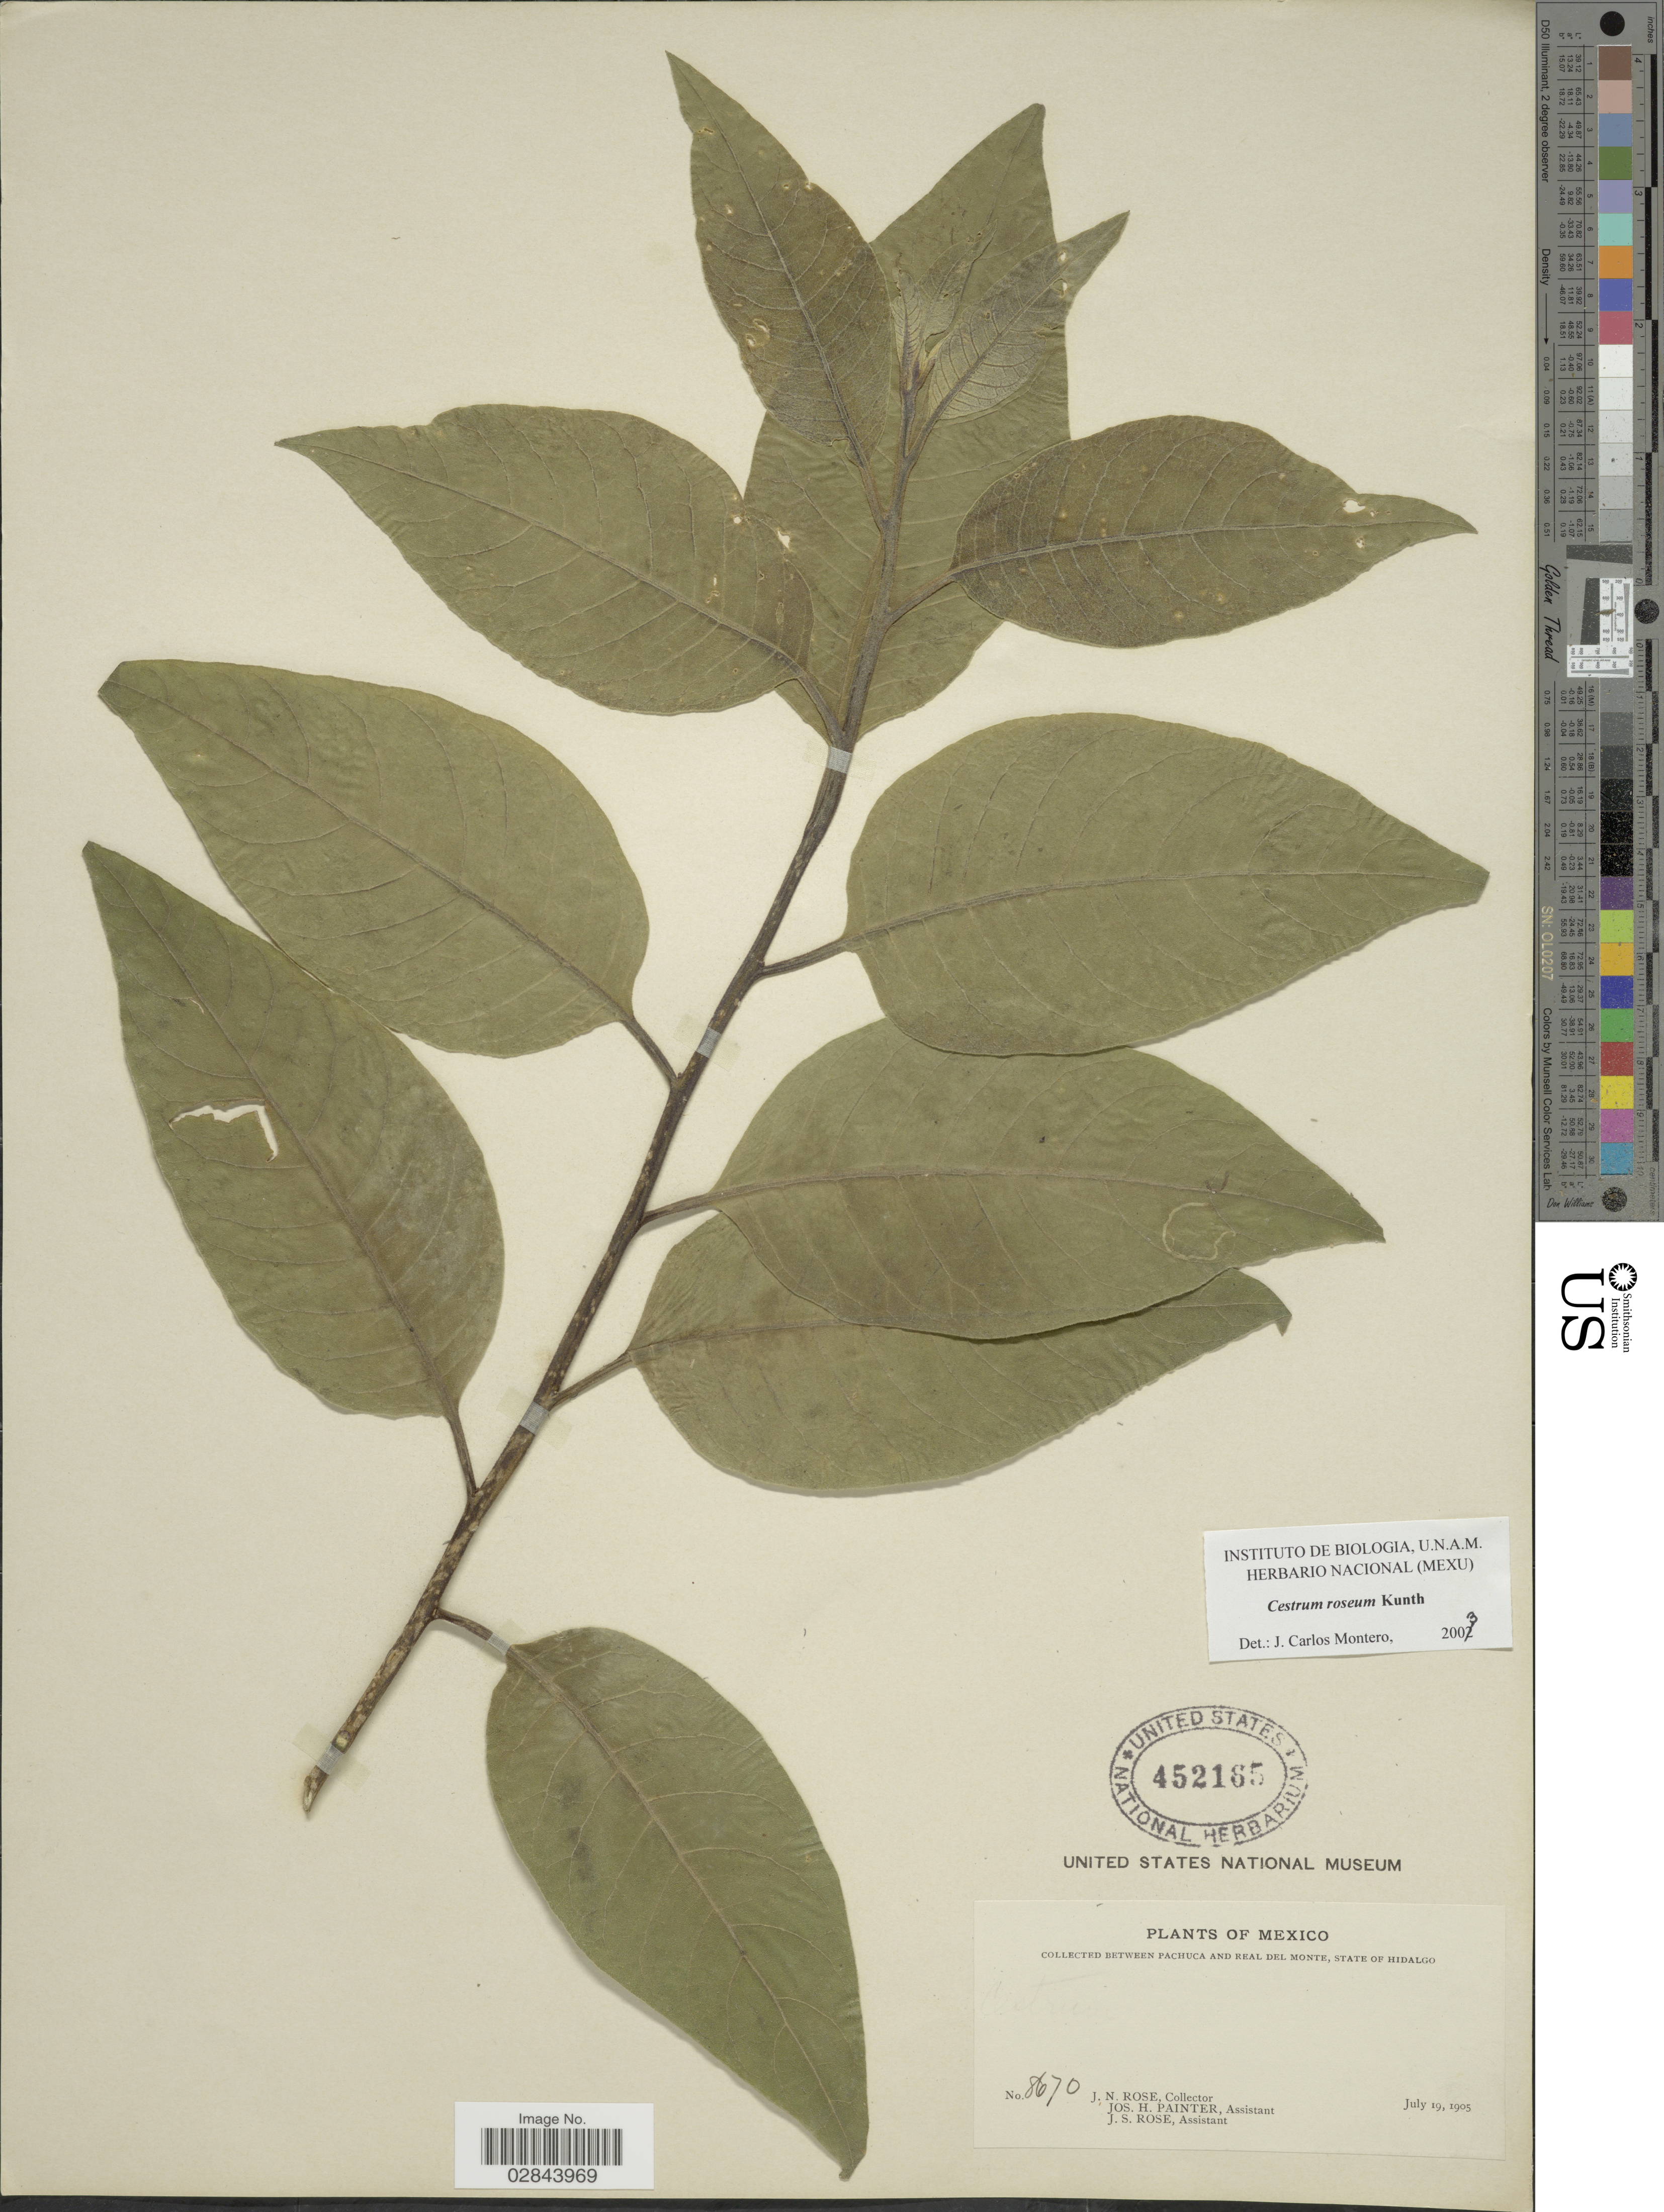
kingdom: Plantae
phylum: Tracheophyta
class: Magnoliopsida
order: Solanales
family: Solanaceae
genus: Cestrum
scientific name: Cestrum roseum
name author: Kunth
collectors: J. N. Rose, J. H. Painter & J. S. Rose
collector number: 8670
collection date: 1905-07-19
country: Mexico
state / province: Hidalgo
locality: Between Pachuca and Real del Monte.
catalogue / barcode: US 452165